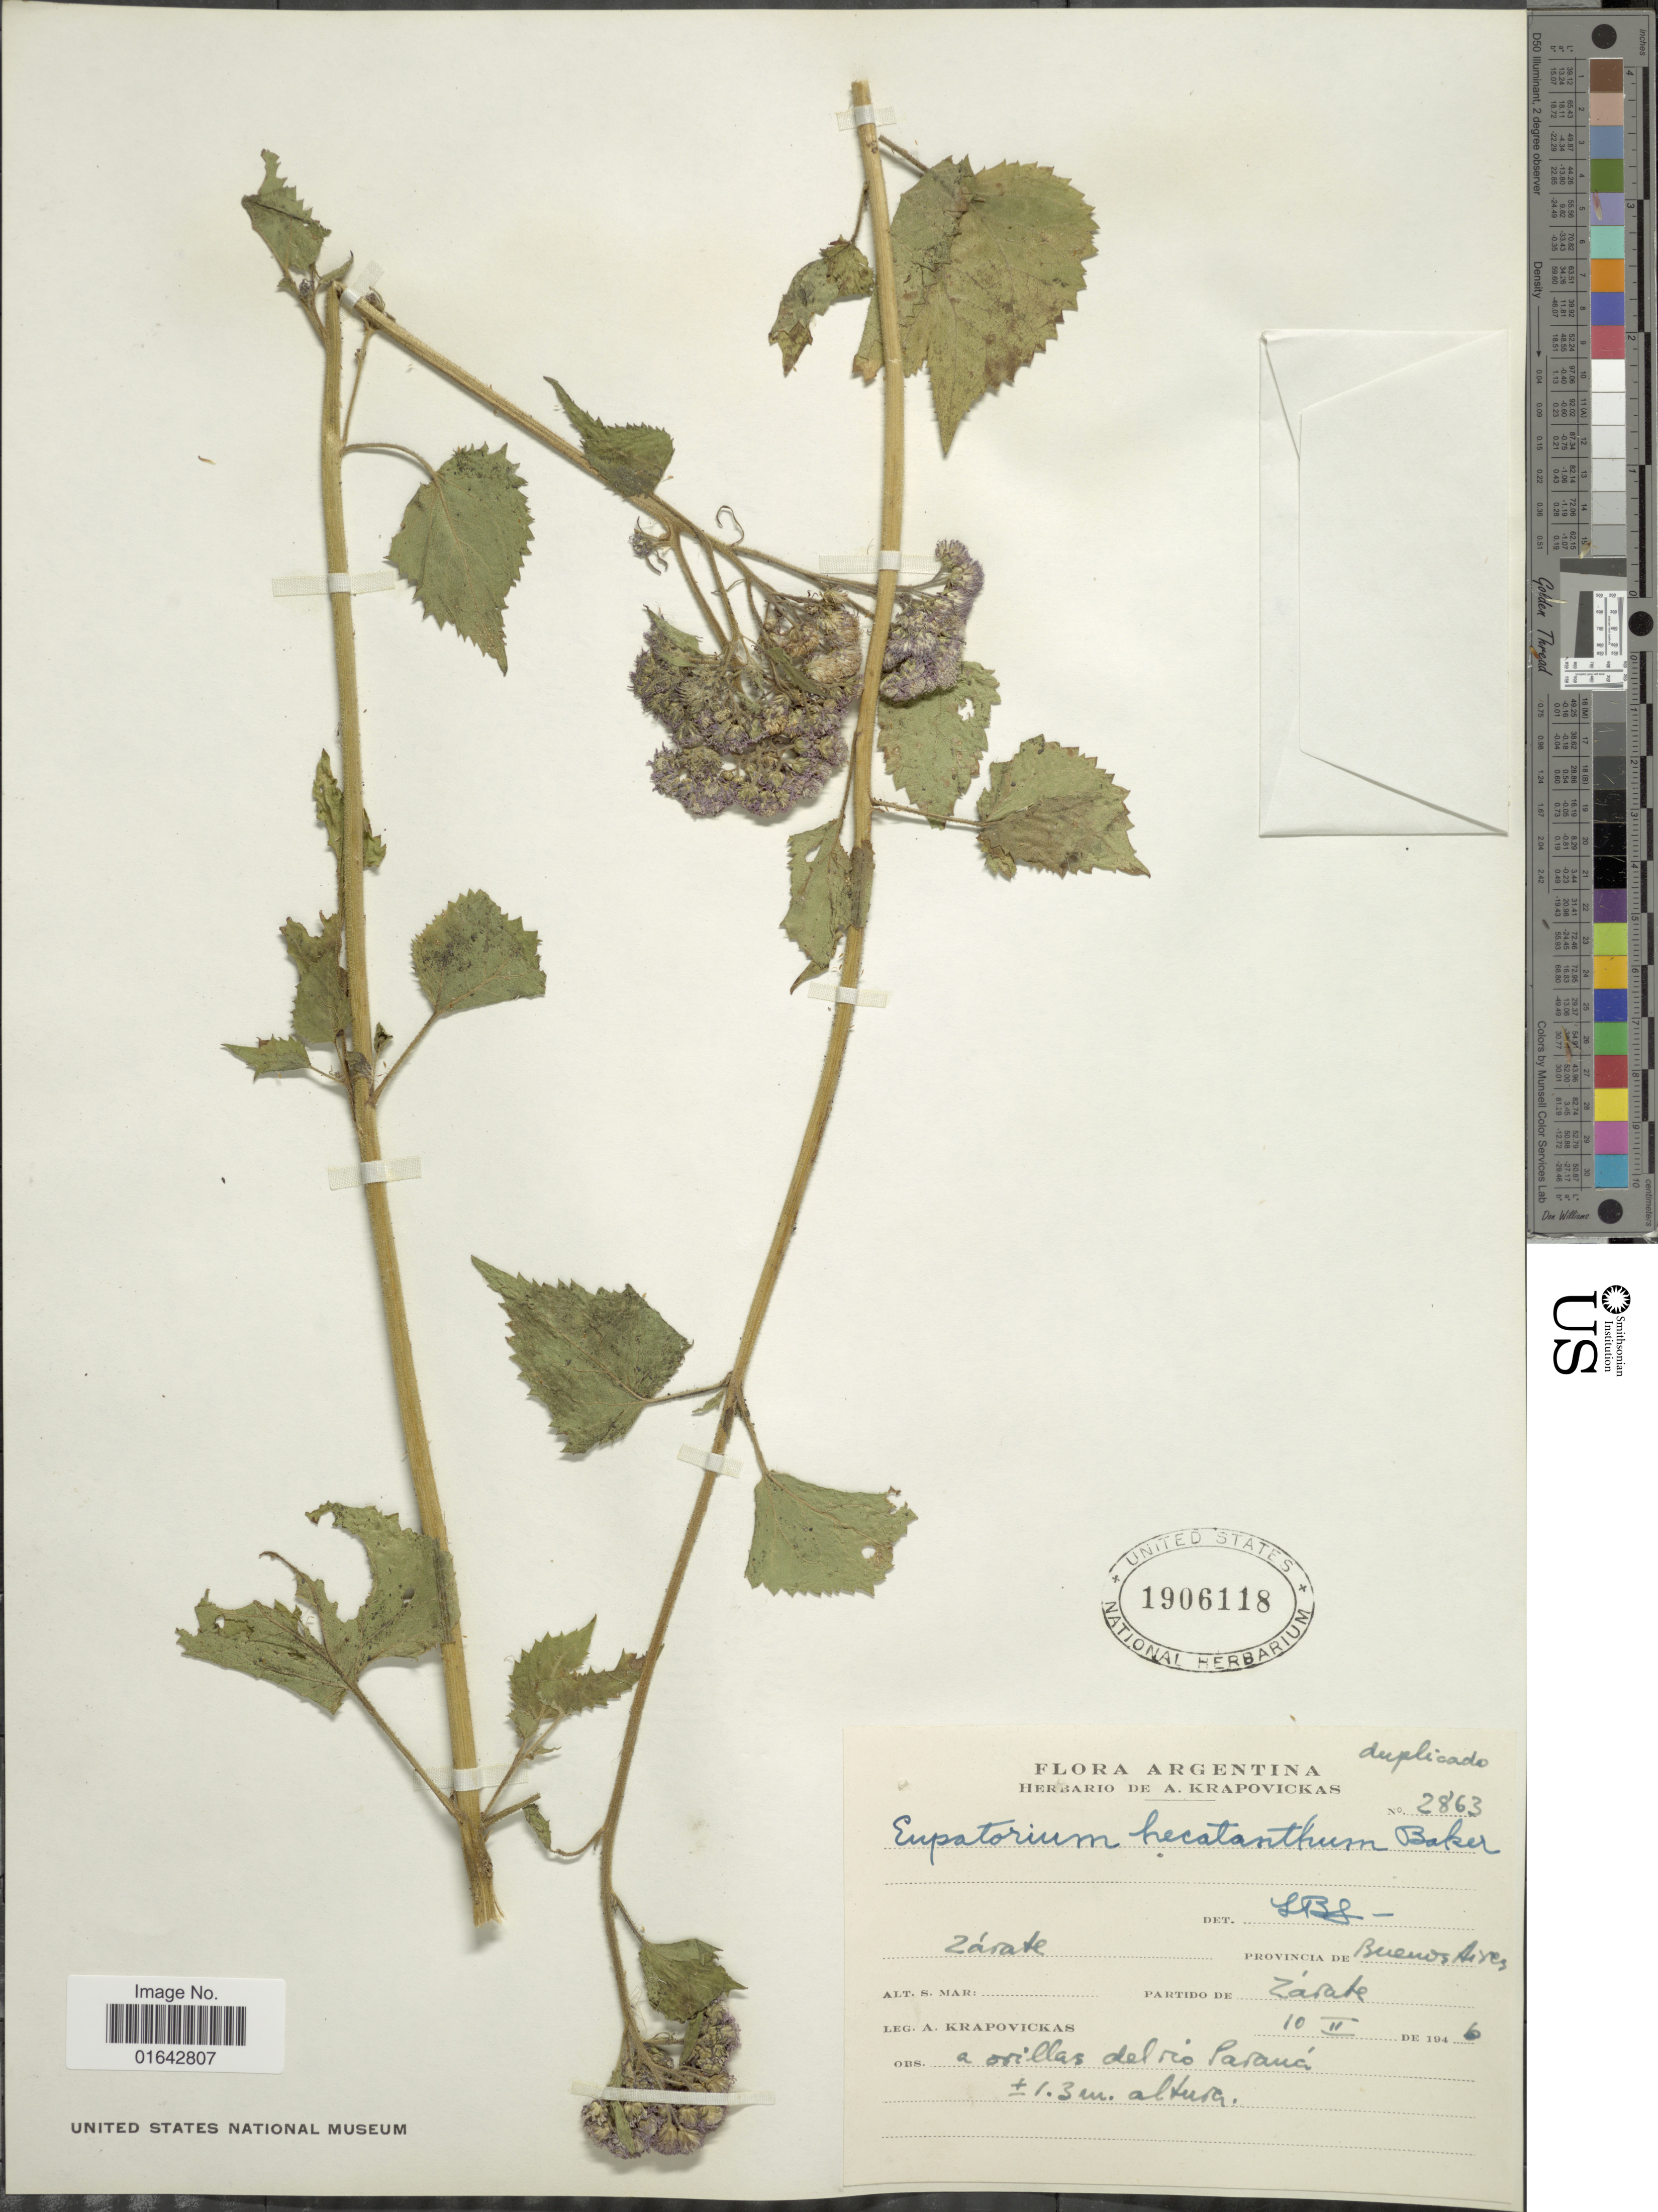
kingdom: Plantae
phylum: Tracheophyta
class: Magnoliopsida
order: Asterales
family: Asteraceae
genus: Urolepis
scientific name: Urolepis hecatantha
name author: (DC.) R.M. King & H. Rob.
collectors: A. Krapovickas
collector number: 2863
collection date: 1946-02-10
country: Argentina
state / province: Buenos Aires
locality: Zarate, Provincia de Buenos Aires, Orillas del rio Parana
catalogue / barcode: US 1906118